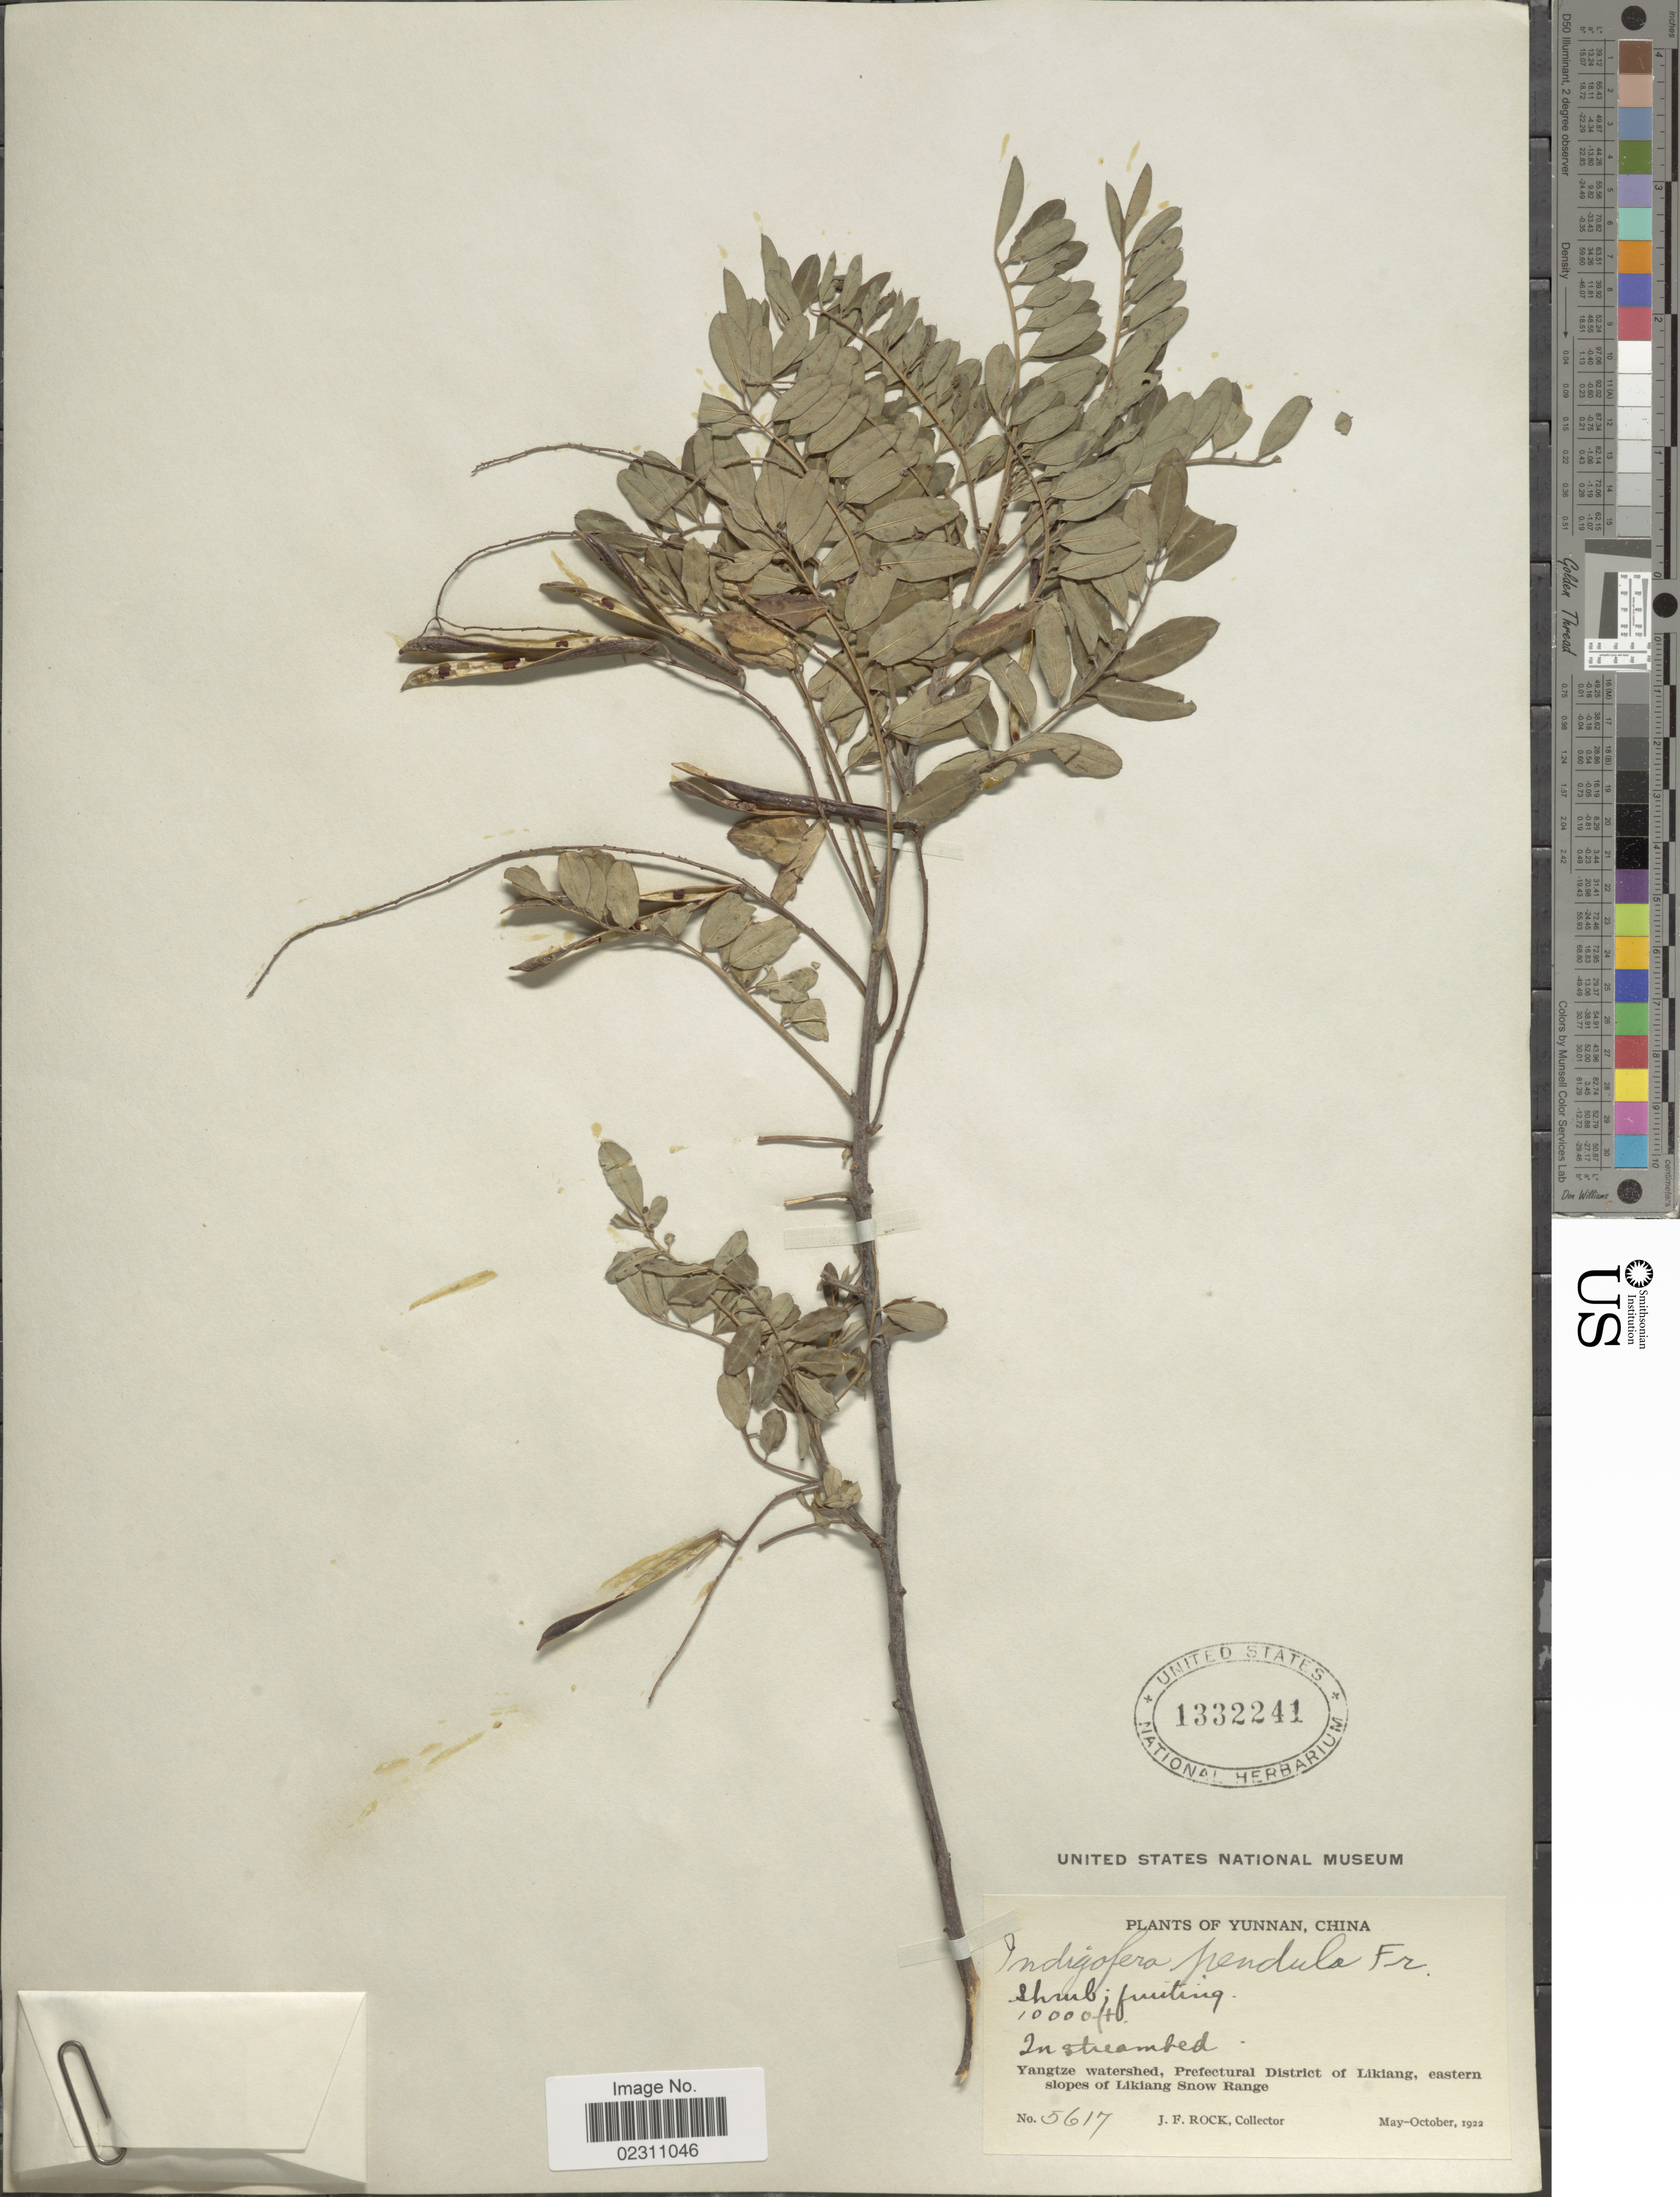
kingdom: Plantae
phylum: Tracheophyta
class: Magnoliopsida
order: Fabales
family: Fabaceae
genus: Indigofera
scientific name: Indigofera pendula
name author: Franch.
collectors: J. Rock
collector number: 5617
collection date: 1922-05/1922-10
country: China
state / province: Yunnan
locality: Yangtze watershed, Prefectural District of Likiang, eastern slopes of Likiang Snow Range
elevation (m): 3048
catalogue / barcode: US 1332241